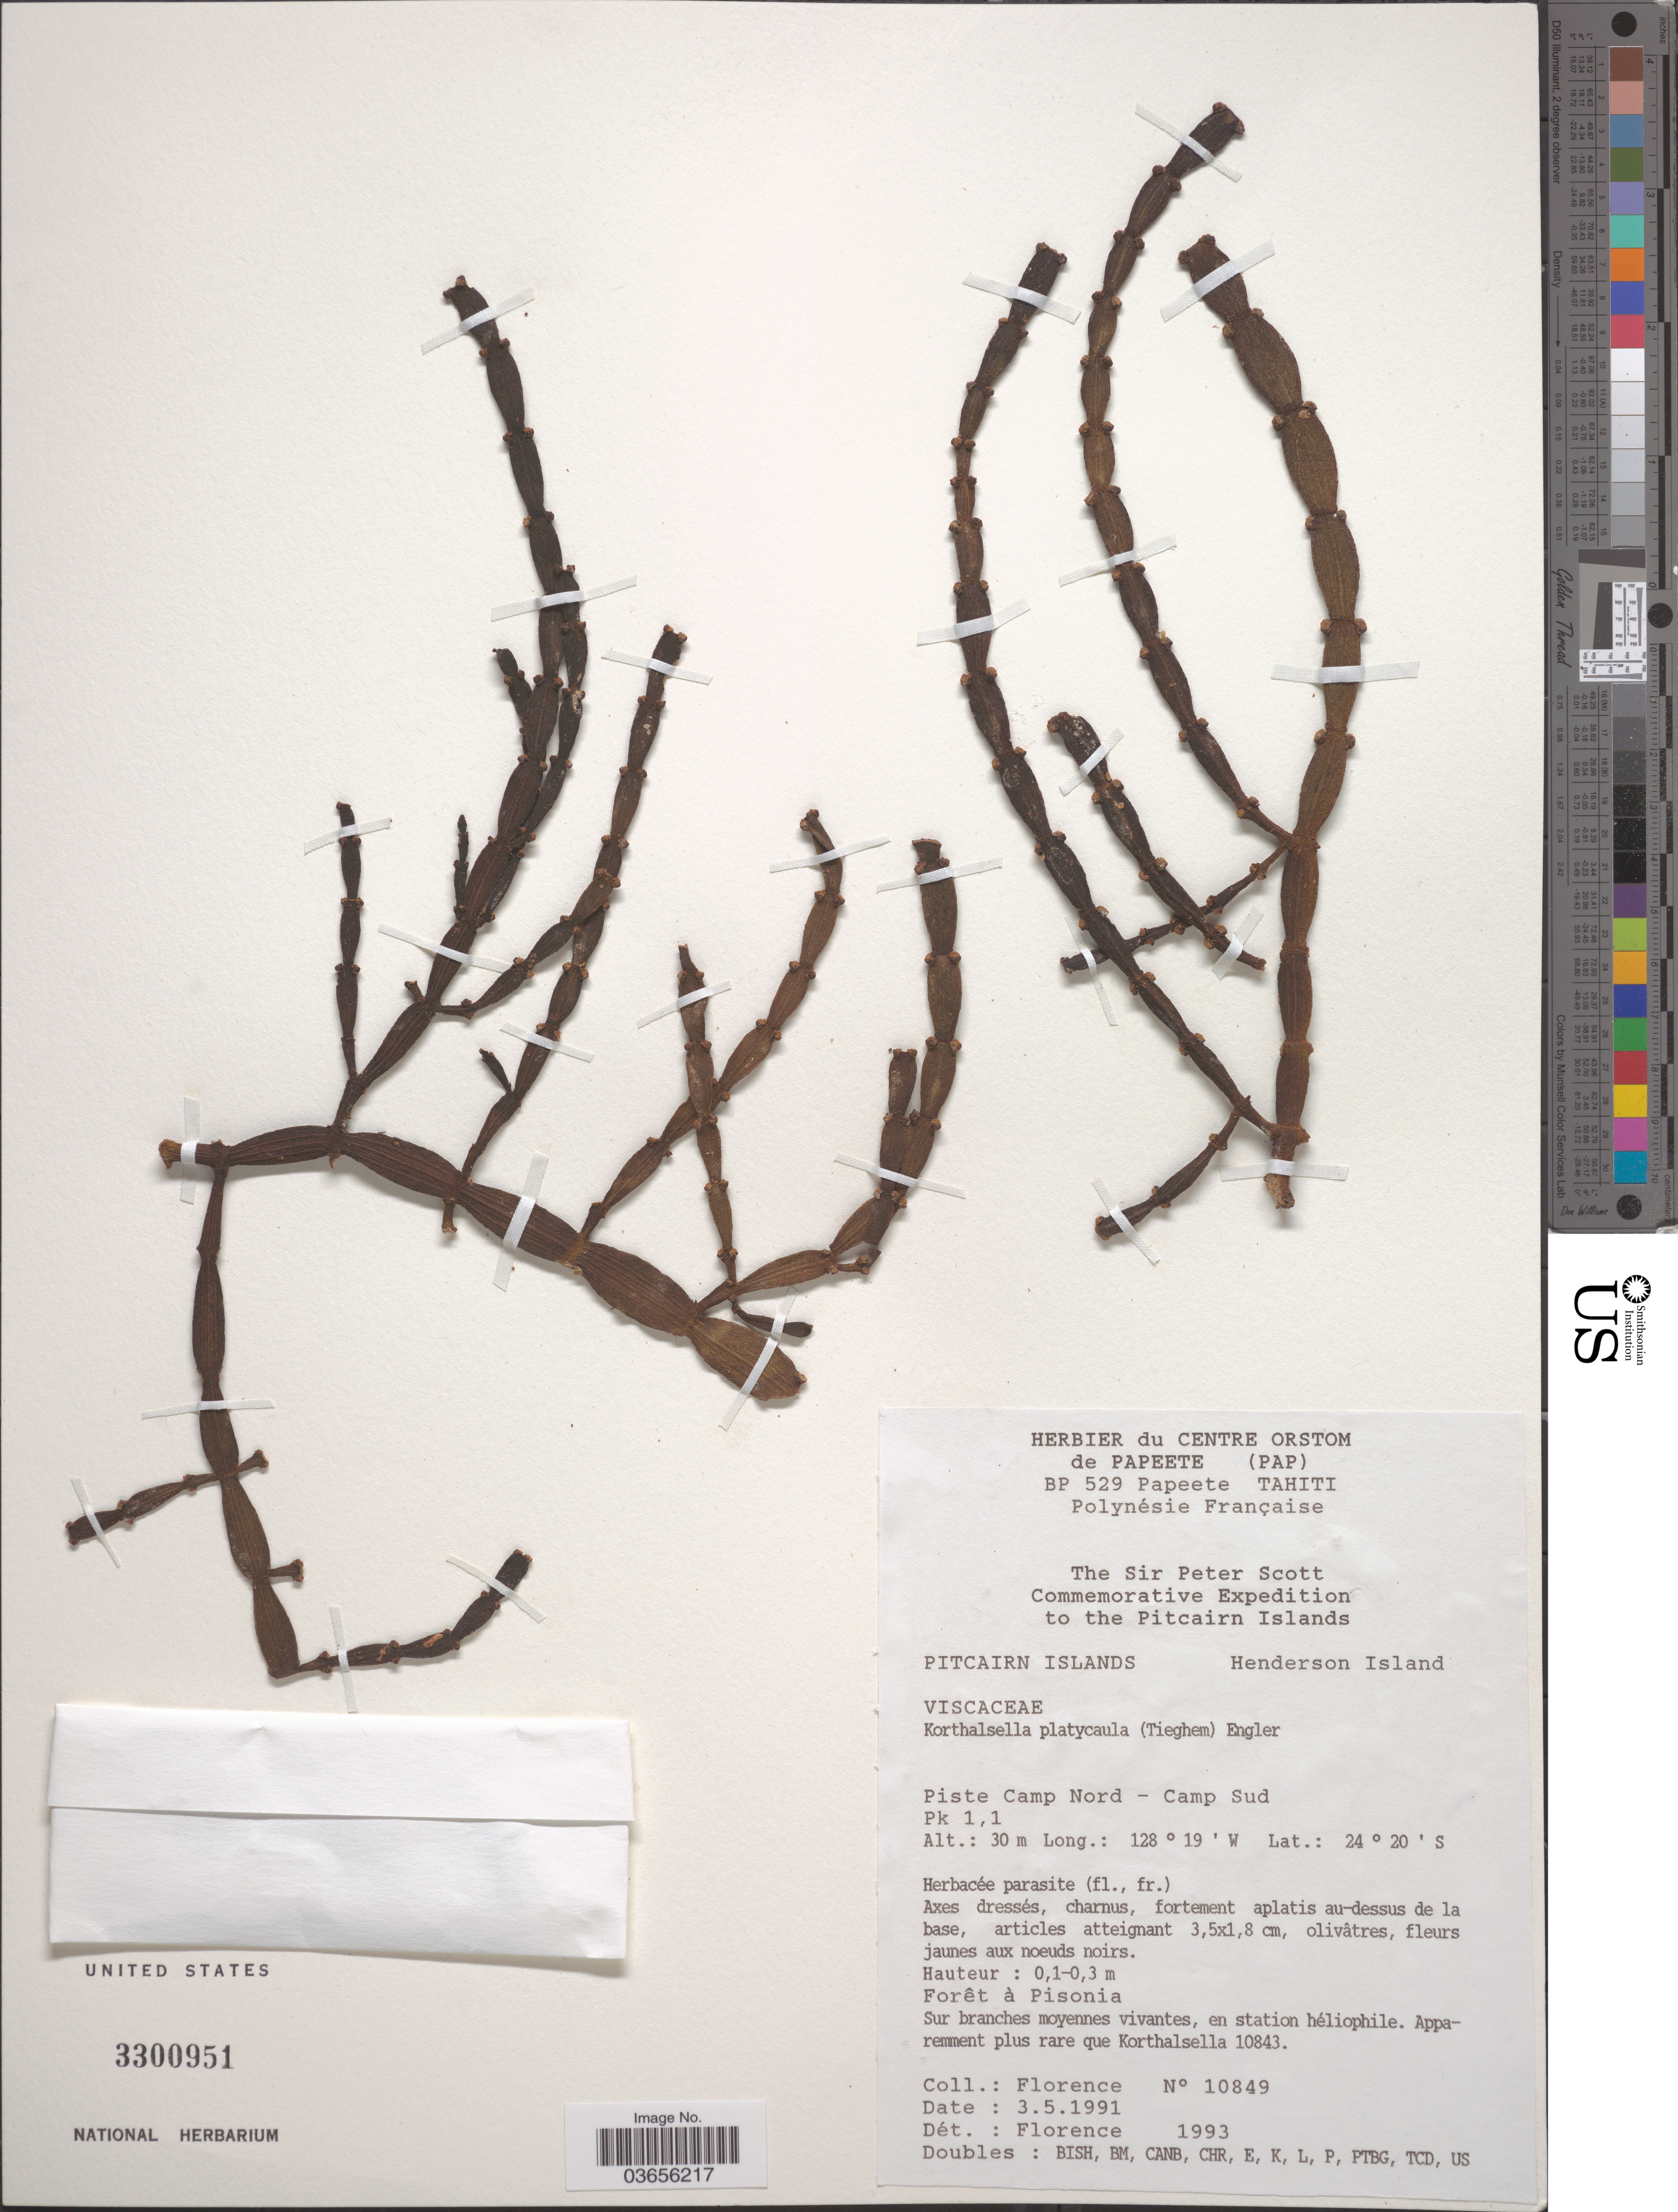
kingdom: Plantae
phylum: Tracheophyta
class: Magnoliopsida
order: Santalales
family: Viscaceae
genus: Korthalsella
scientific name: Korthalsella platycaula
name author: (Tiegh.) Engl.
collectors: -. Florence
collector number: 10849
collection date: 1991-05-03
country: Pitcairn Islands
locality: Pitcairn Islands. Henderson Island. Piste Camp Nord - Camp Sud. Pk 1,1.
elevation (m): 30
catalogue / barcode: US 3300951